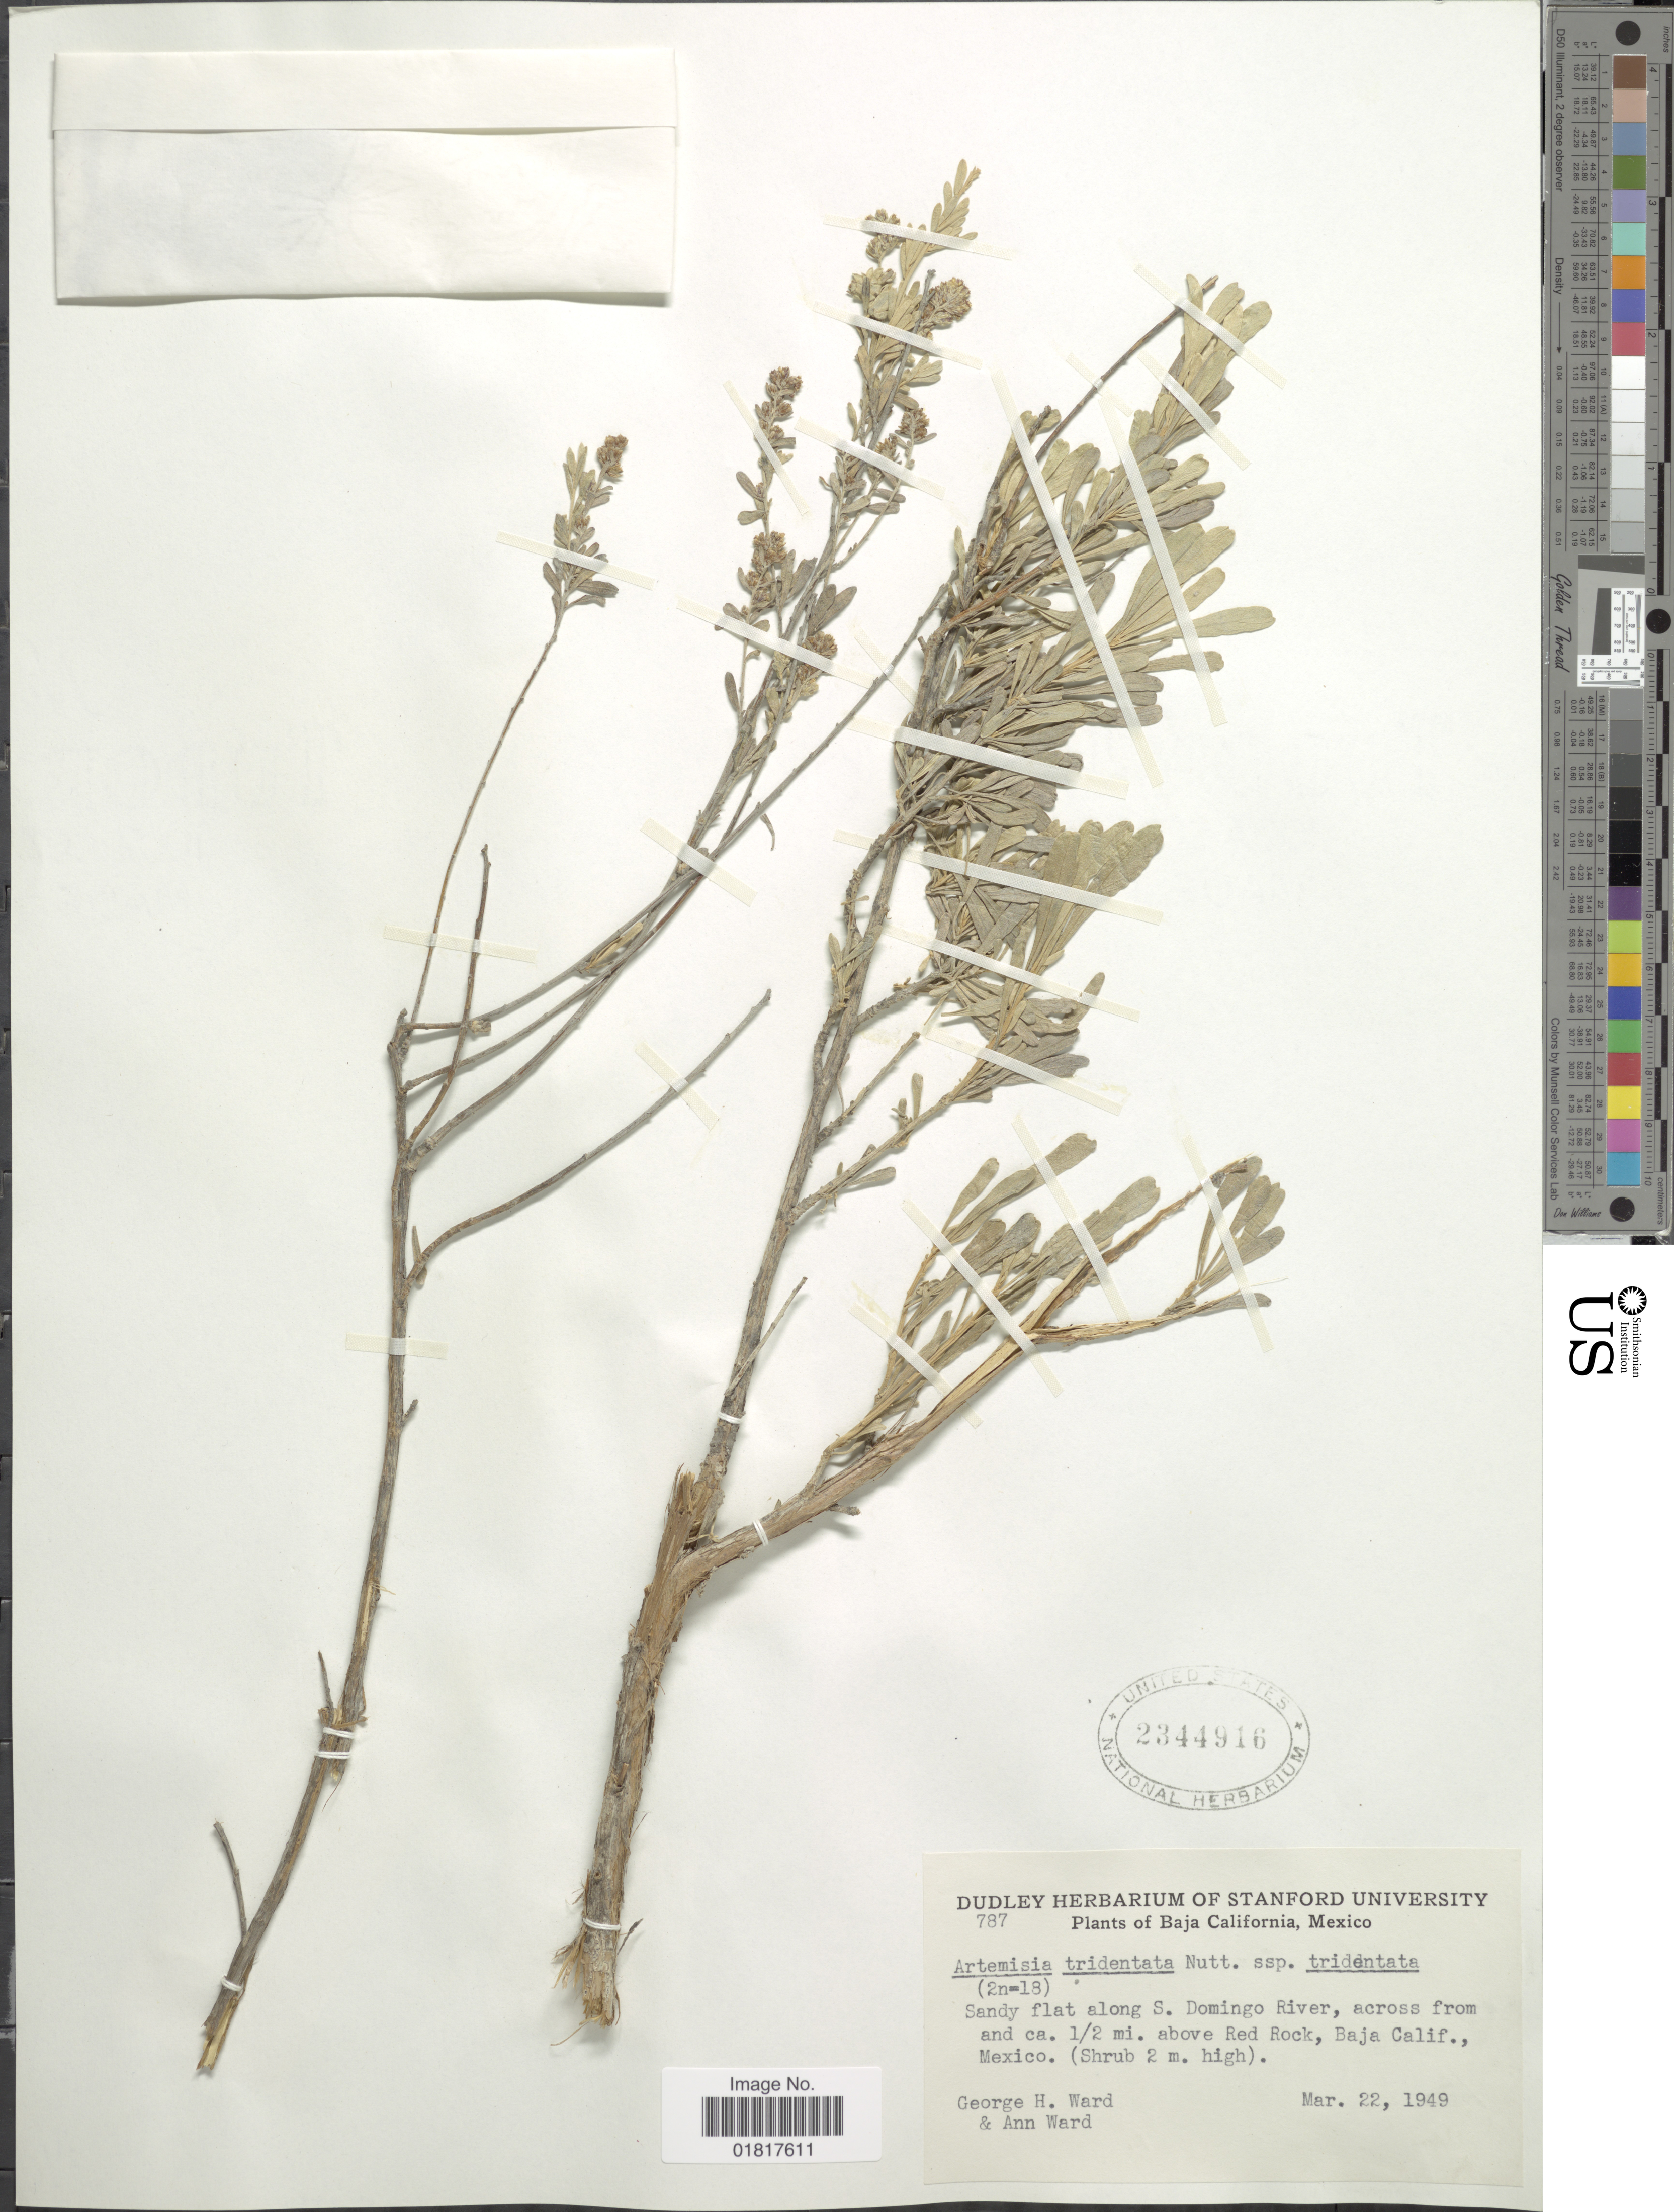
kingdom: Plantae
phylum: Tracheophyta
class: Magnoliopsida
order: Asterales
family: Asteraceae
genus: Artemisia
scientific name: Artemisia tridentata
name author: Nutt.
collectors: G. H. Ward & A. Ward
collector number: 787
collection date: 1949-03-22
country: Mexico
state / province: Baja California Sur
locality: Sandy flat along S. Domingo River, across from and ca. ½ mi above Red Rock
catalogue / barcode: US 2344916